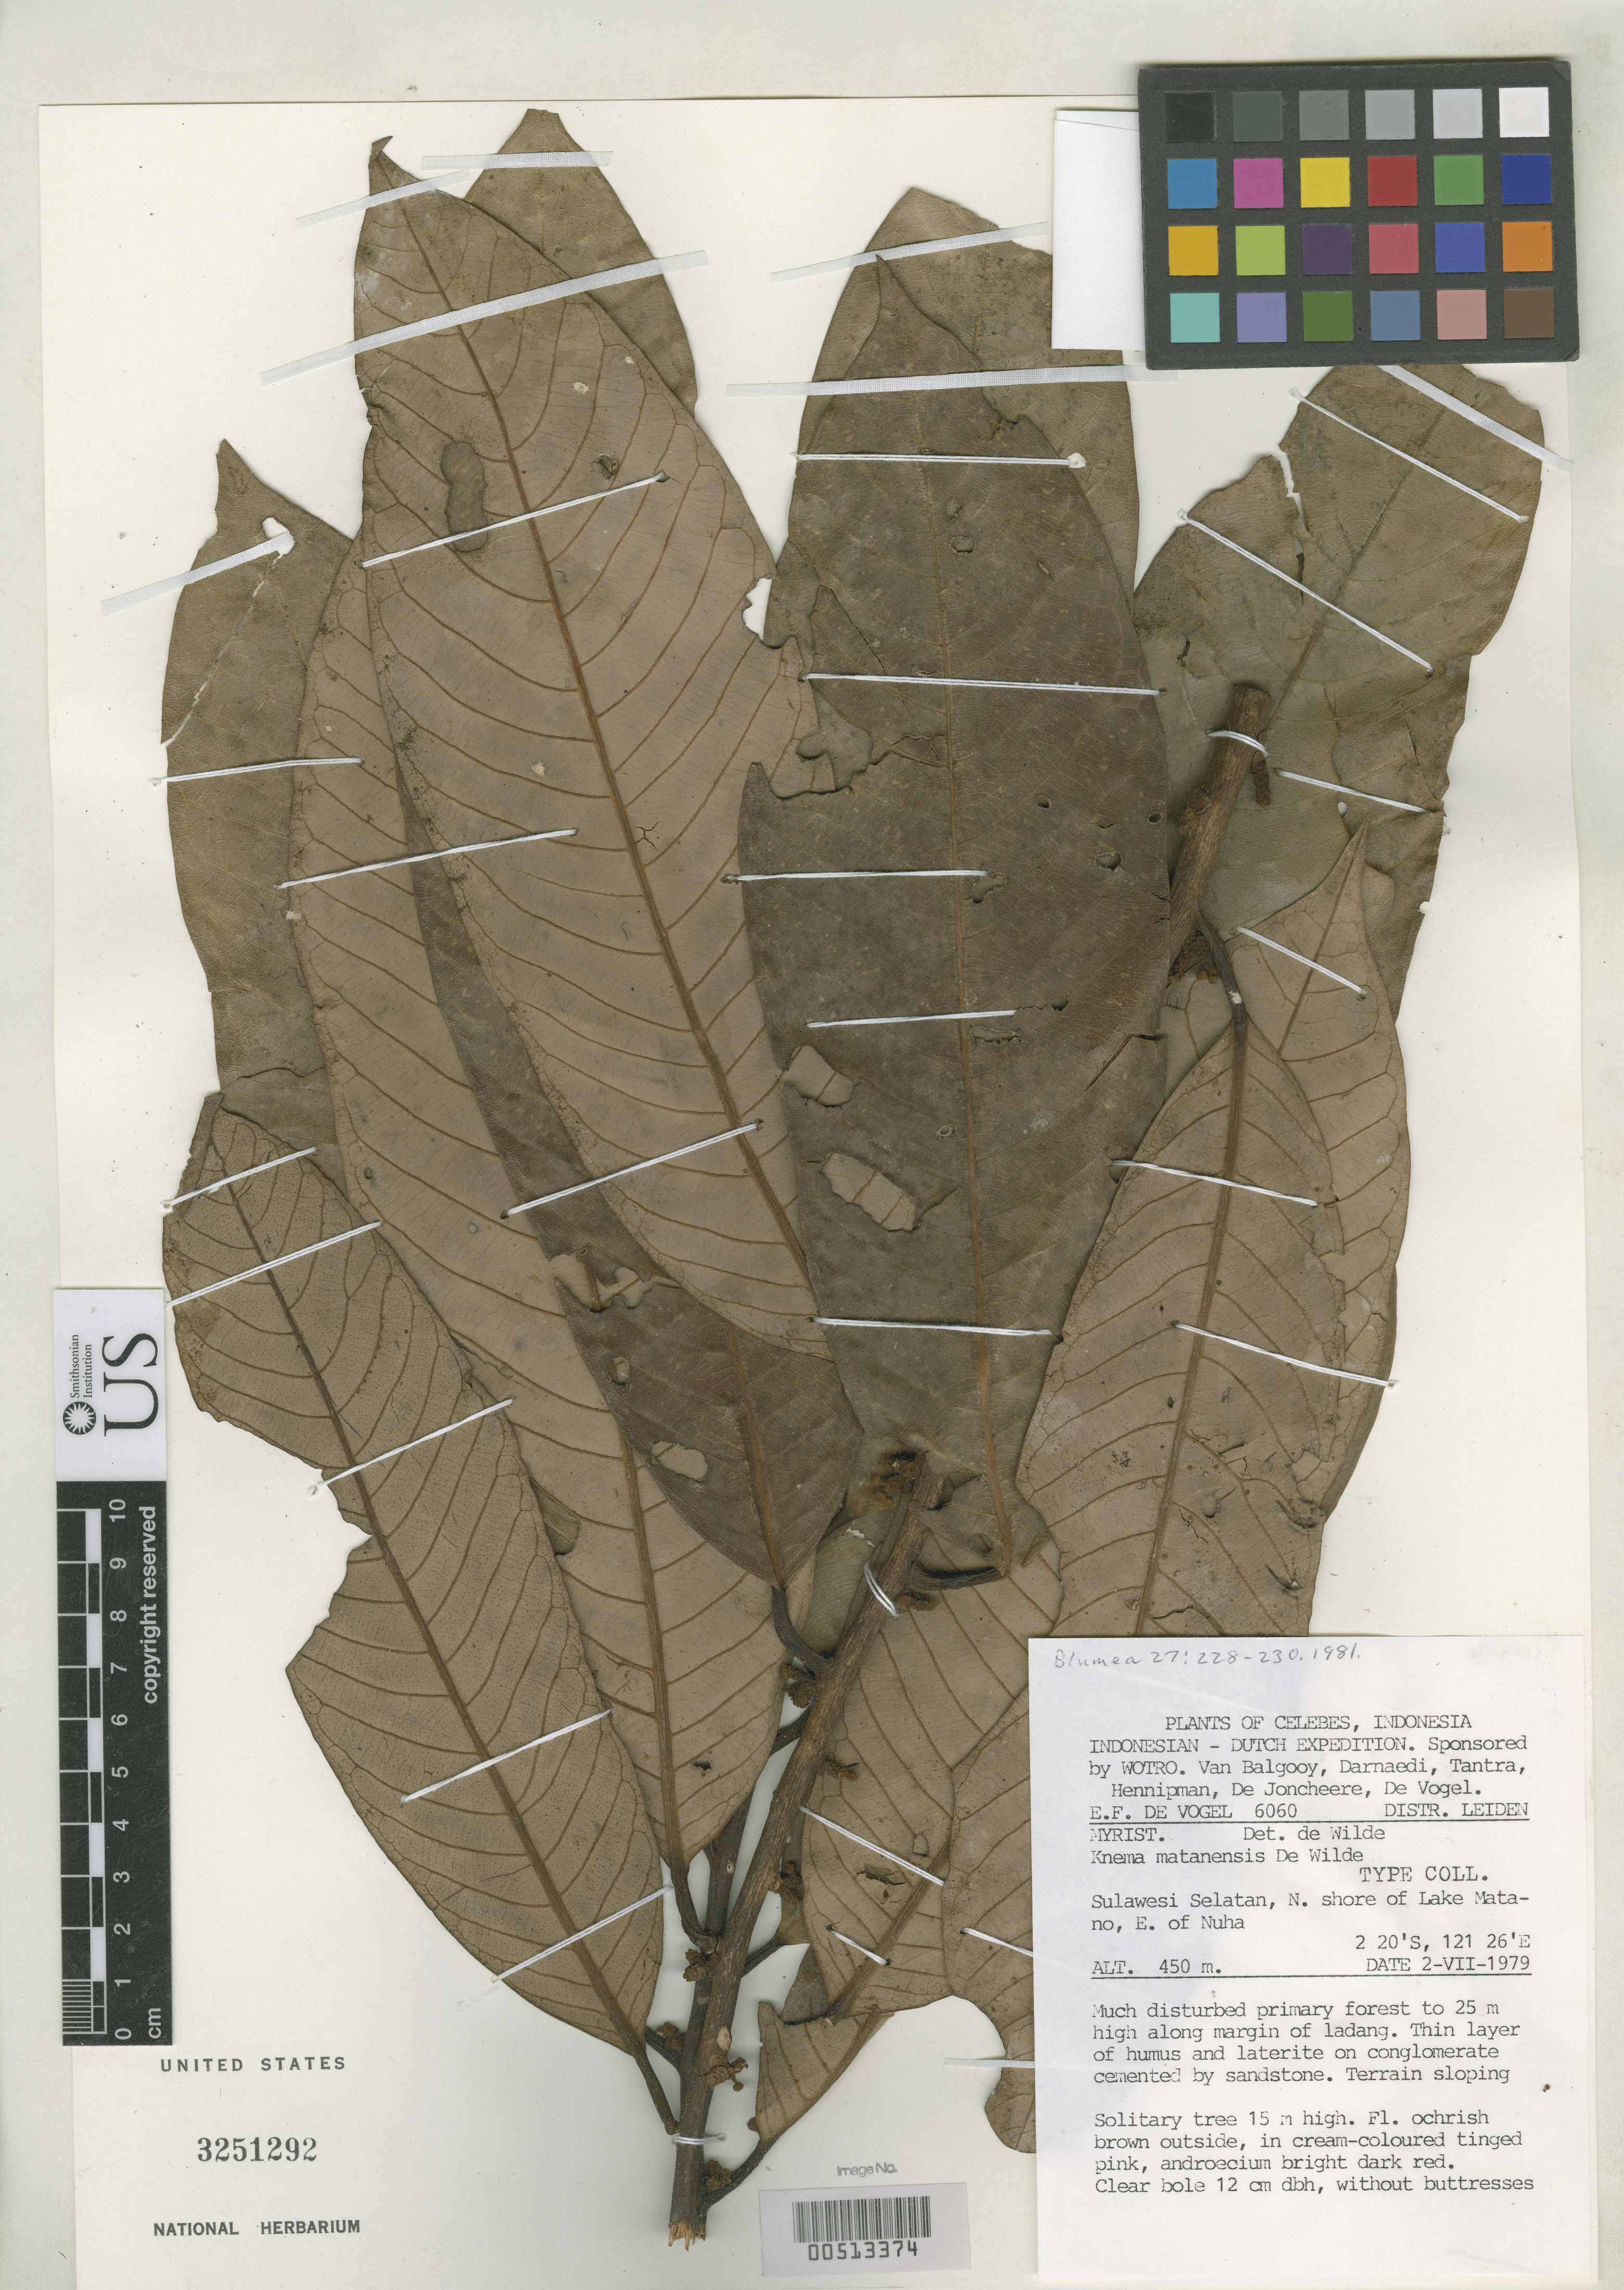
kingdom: Plantae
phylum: Tracheophyta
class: Magnoliopsida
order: Magnoliales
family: Myristicaceae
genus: Knema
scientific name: Knema matanensis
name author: W.J. de Wilde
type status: Isotype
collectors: E. F. de Vogel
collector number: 6060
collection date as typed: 02 Jul 1979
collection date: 1979-07-02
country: Indonesia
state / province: Sulawesi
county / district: Sulawesi Selatan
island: Sulawesi [Celebes]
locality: Sulawesi Selatan, N shore of Lake Matano, E of Nuha.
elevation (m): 450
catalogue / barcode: US 3251292